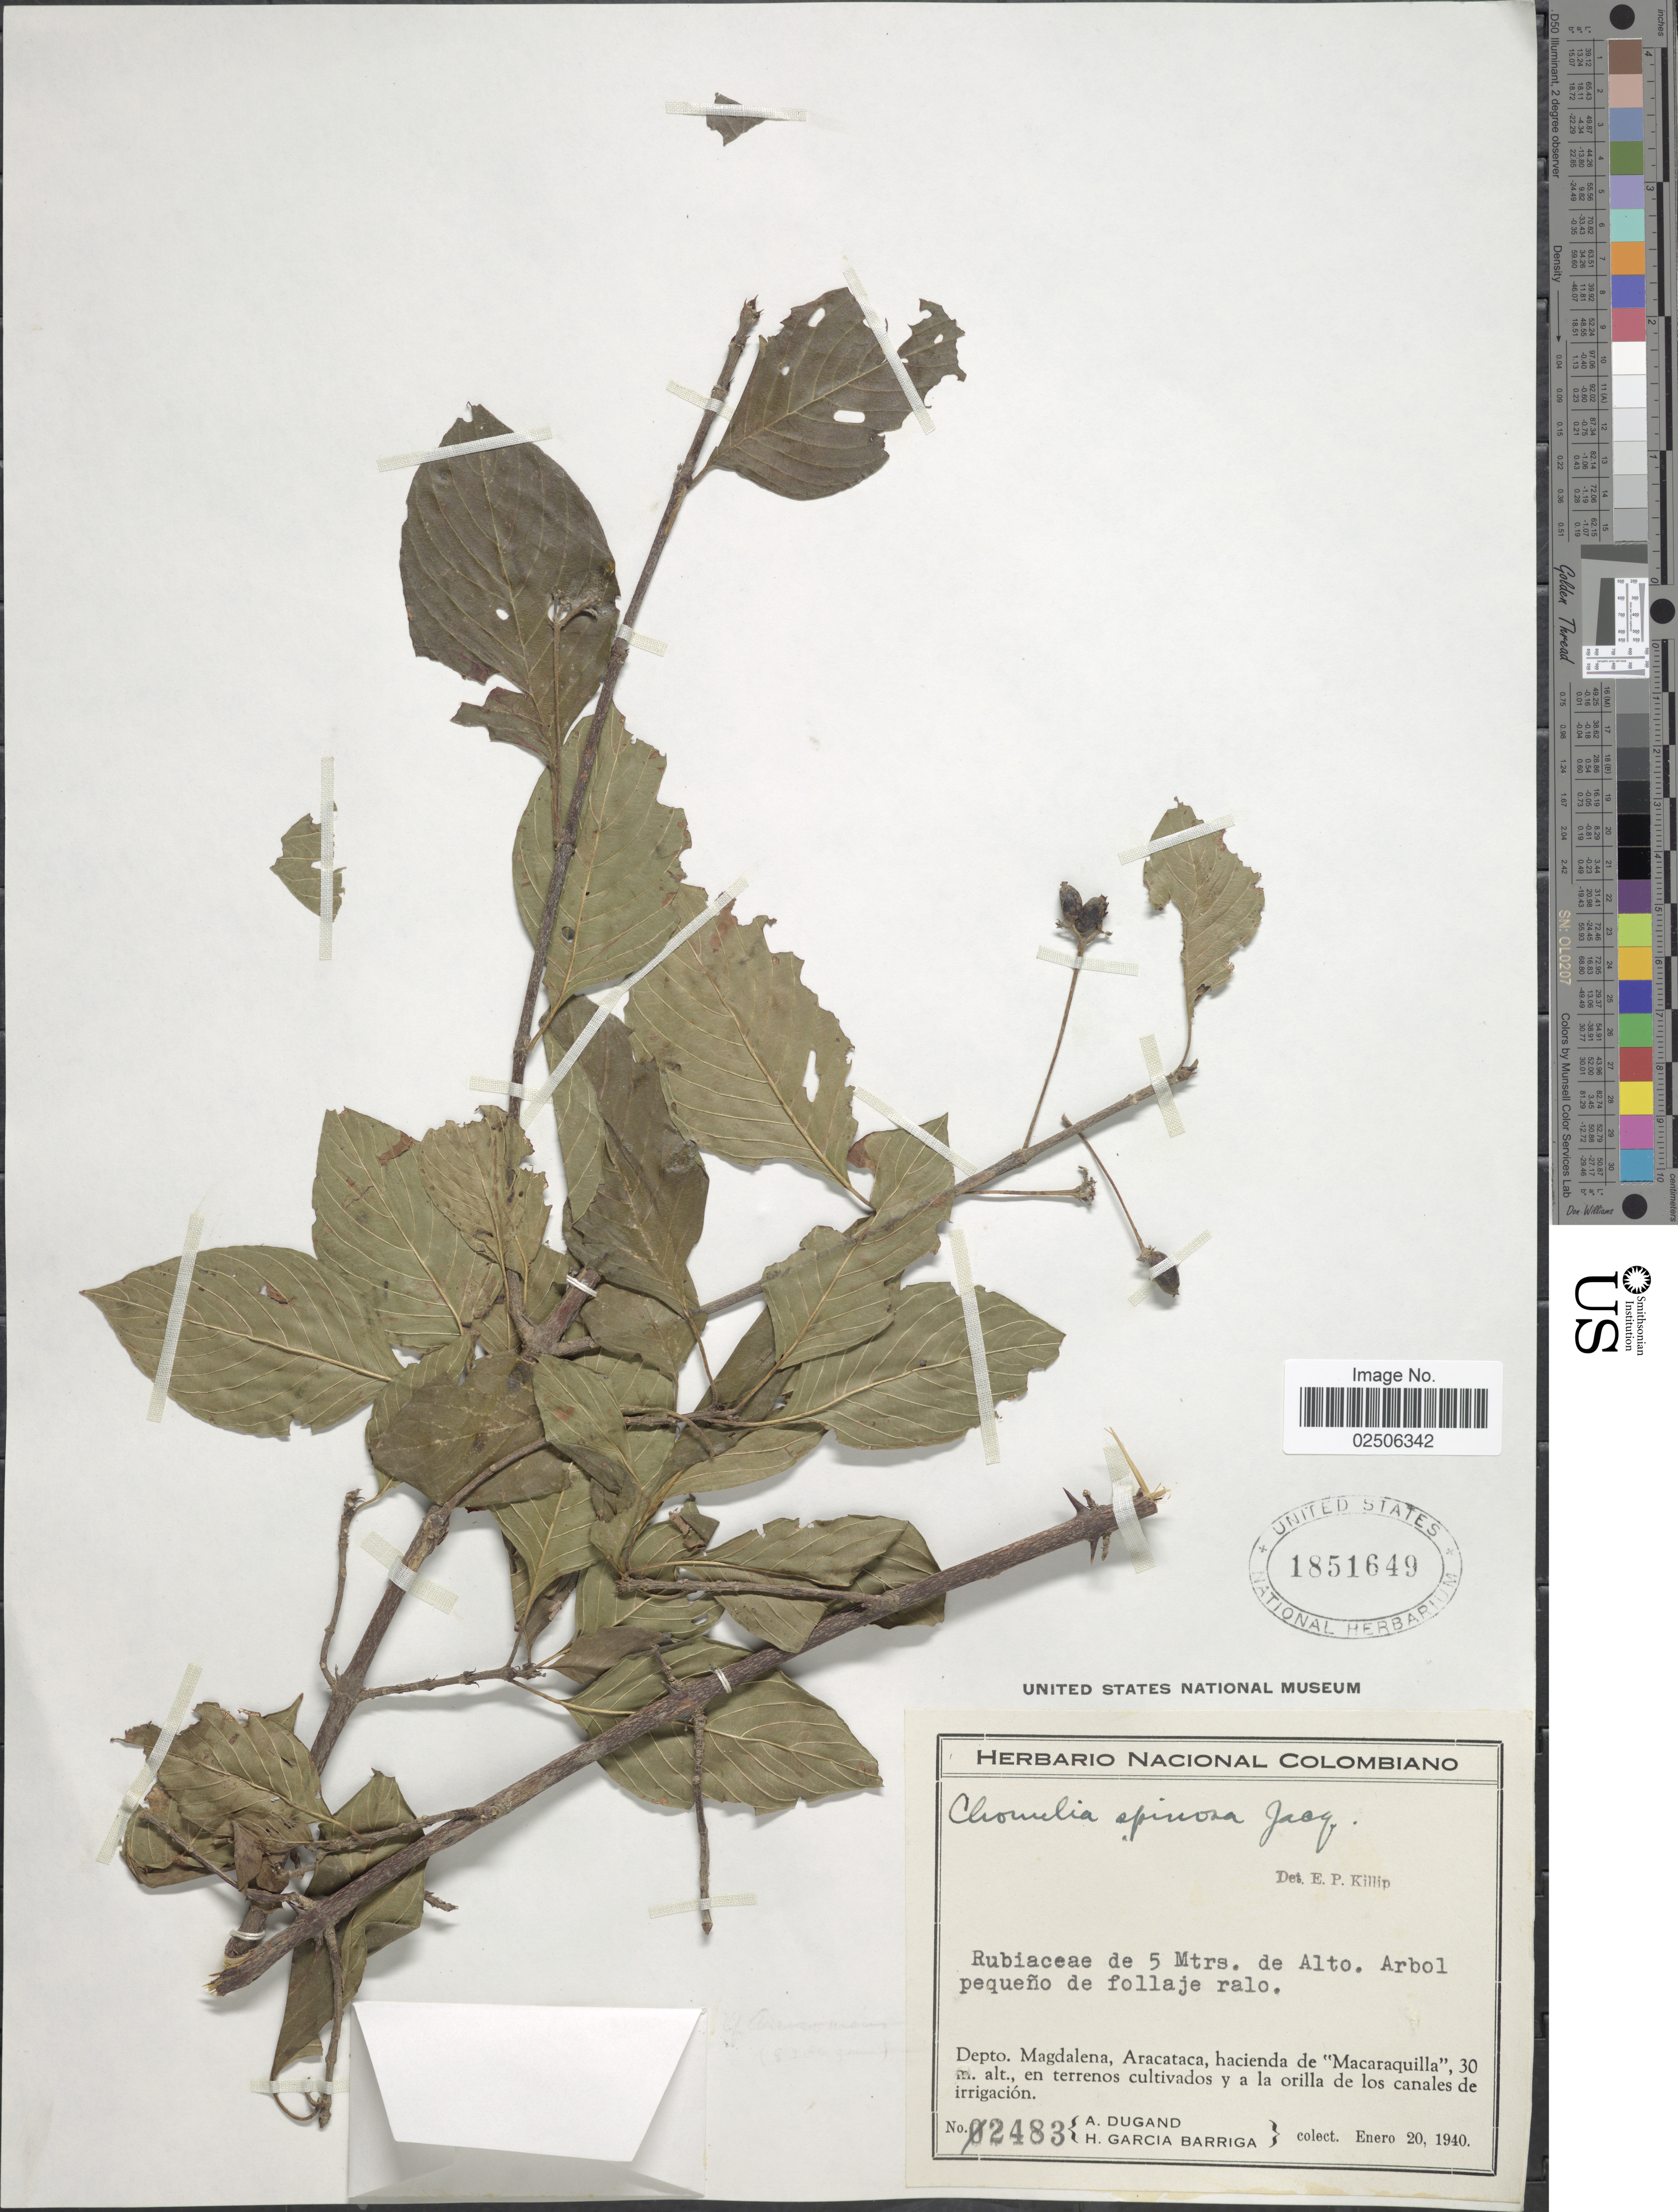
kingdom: Plantae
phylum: Tracheophyta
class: Magnoliopsida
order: Gentianales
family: Rubiaceae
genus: Chomelia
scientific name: Chomelia spinosa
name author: Jacq.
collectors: A. Dugand & H. García Barriga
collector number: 2483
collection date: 1940-01-20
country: Colombia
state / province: Magdalena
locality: Aracataca, hacienda de "Macaraquilla", en terrenos cultivados y a la orilla de los canales de irrigacion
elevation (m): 30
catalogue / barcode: US 1851694